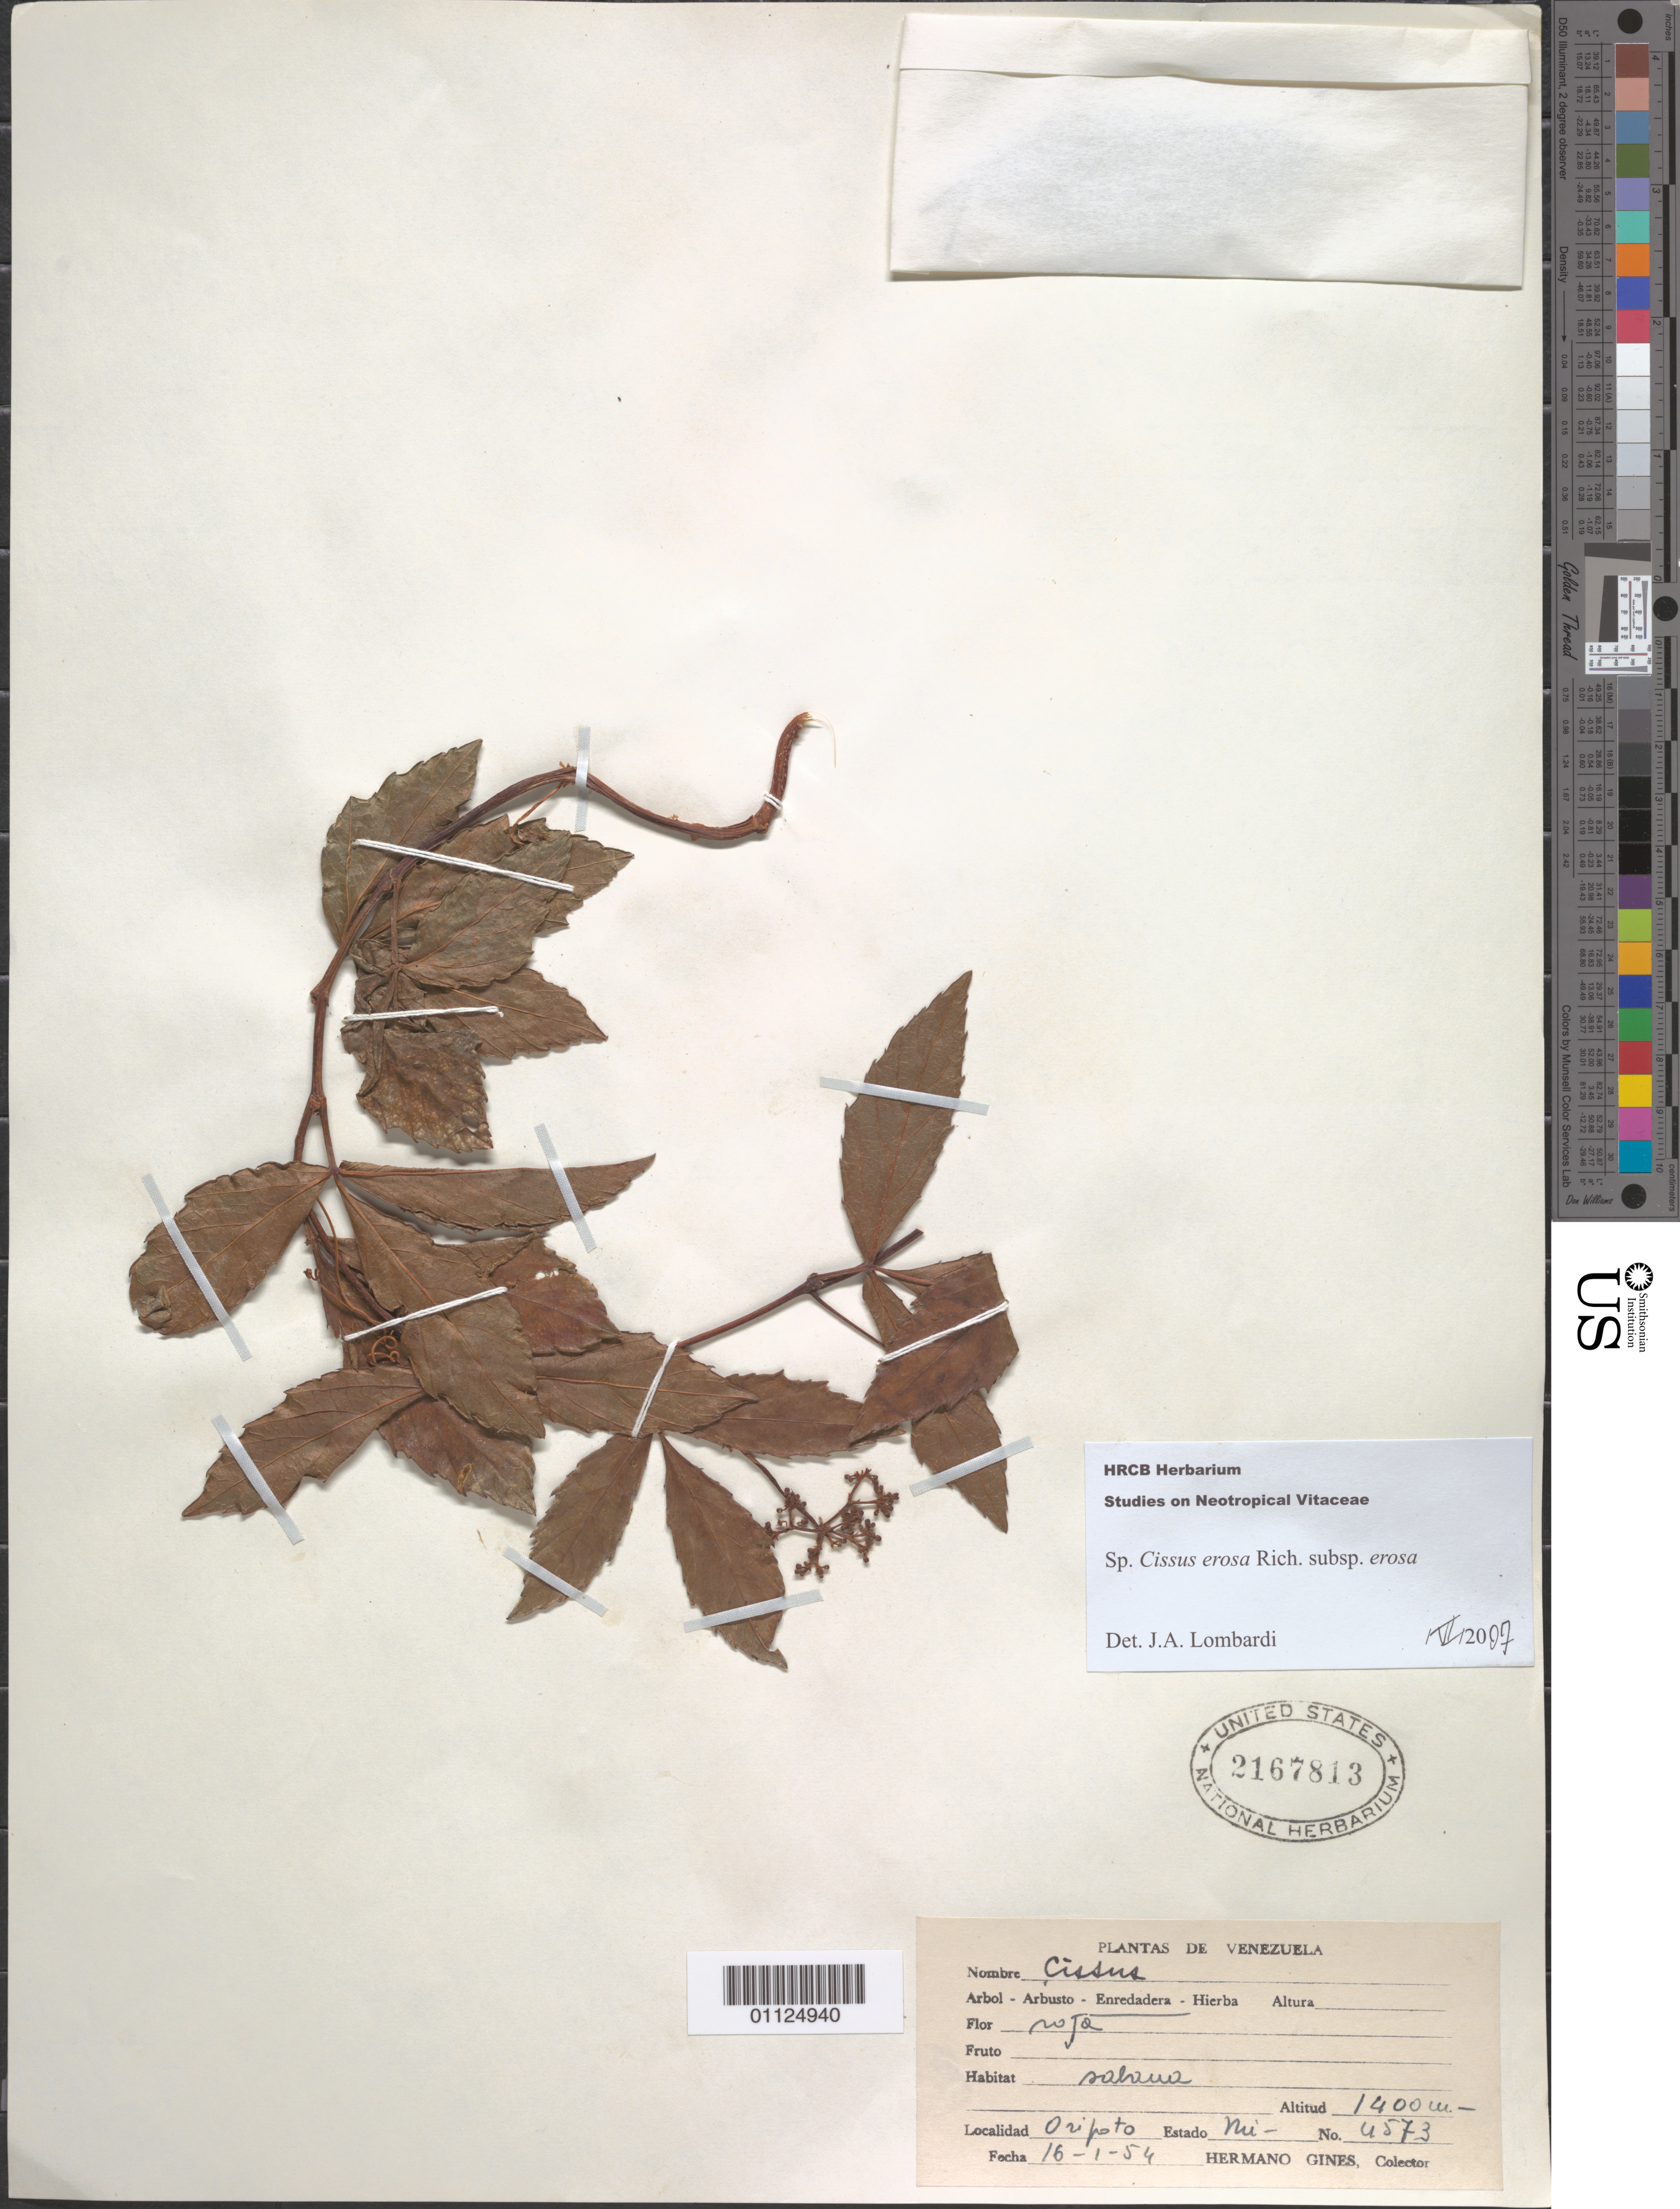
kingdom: Plantae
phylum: Tracheophyta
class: Magnoliopsida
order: Vitales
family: Vitaceae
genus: Cissus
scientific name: Cissus erosa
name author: Rich.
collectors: H. Gines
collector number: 4573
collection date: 1954-01-16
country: Venezuela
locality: Enredadera.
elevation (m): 1400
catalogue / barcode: US 2167813